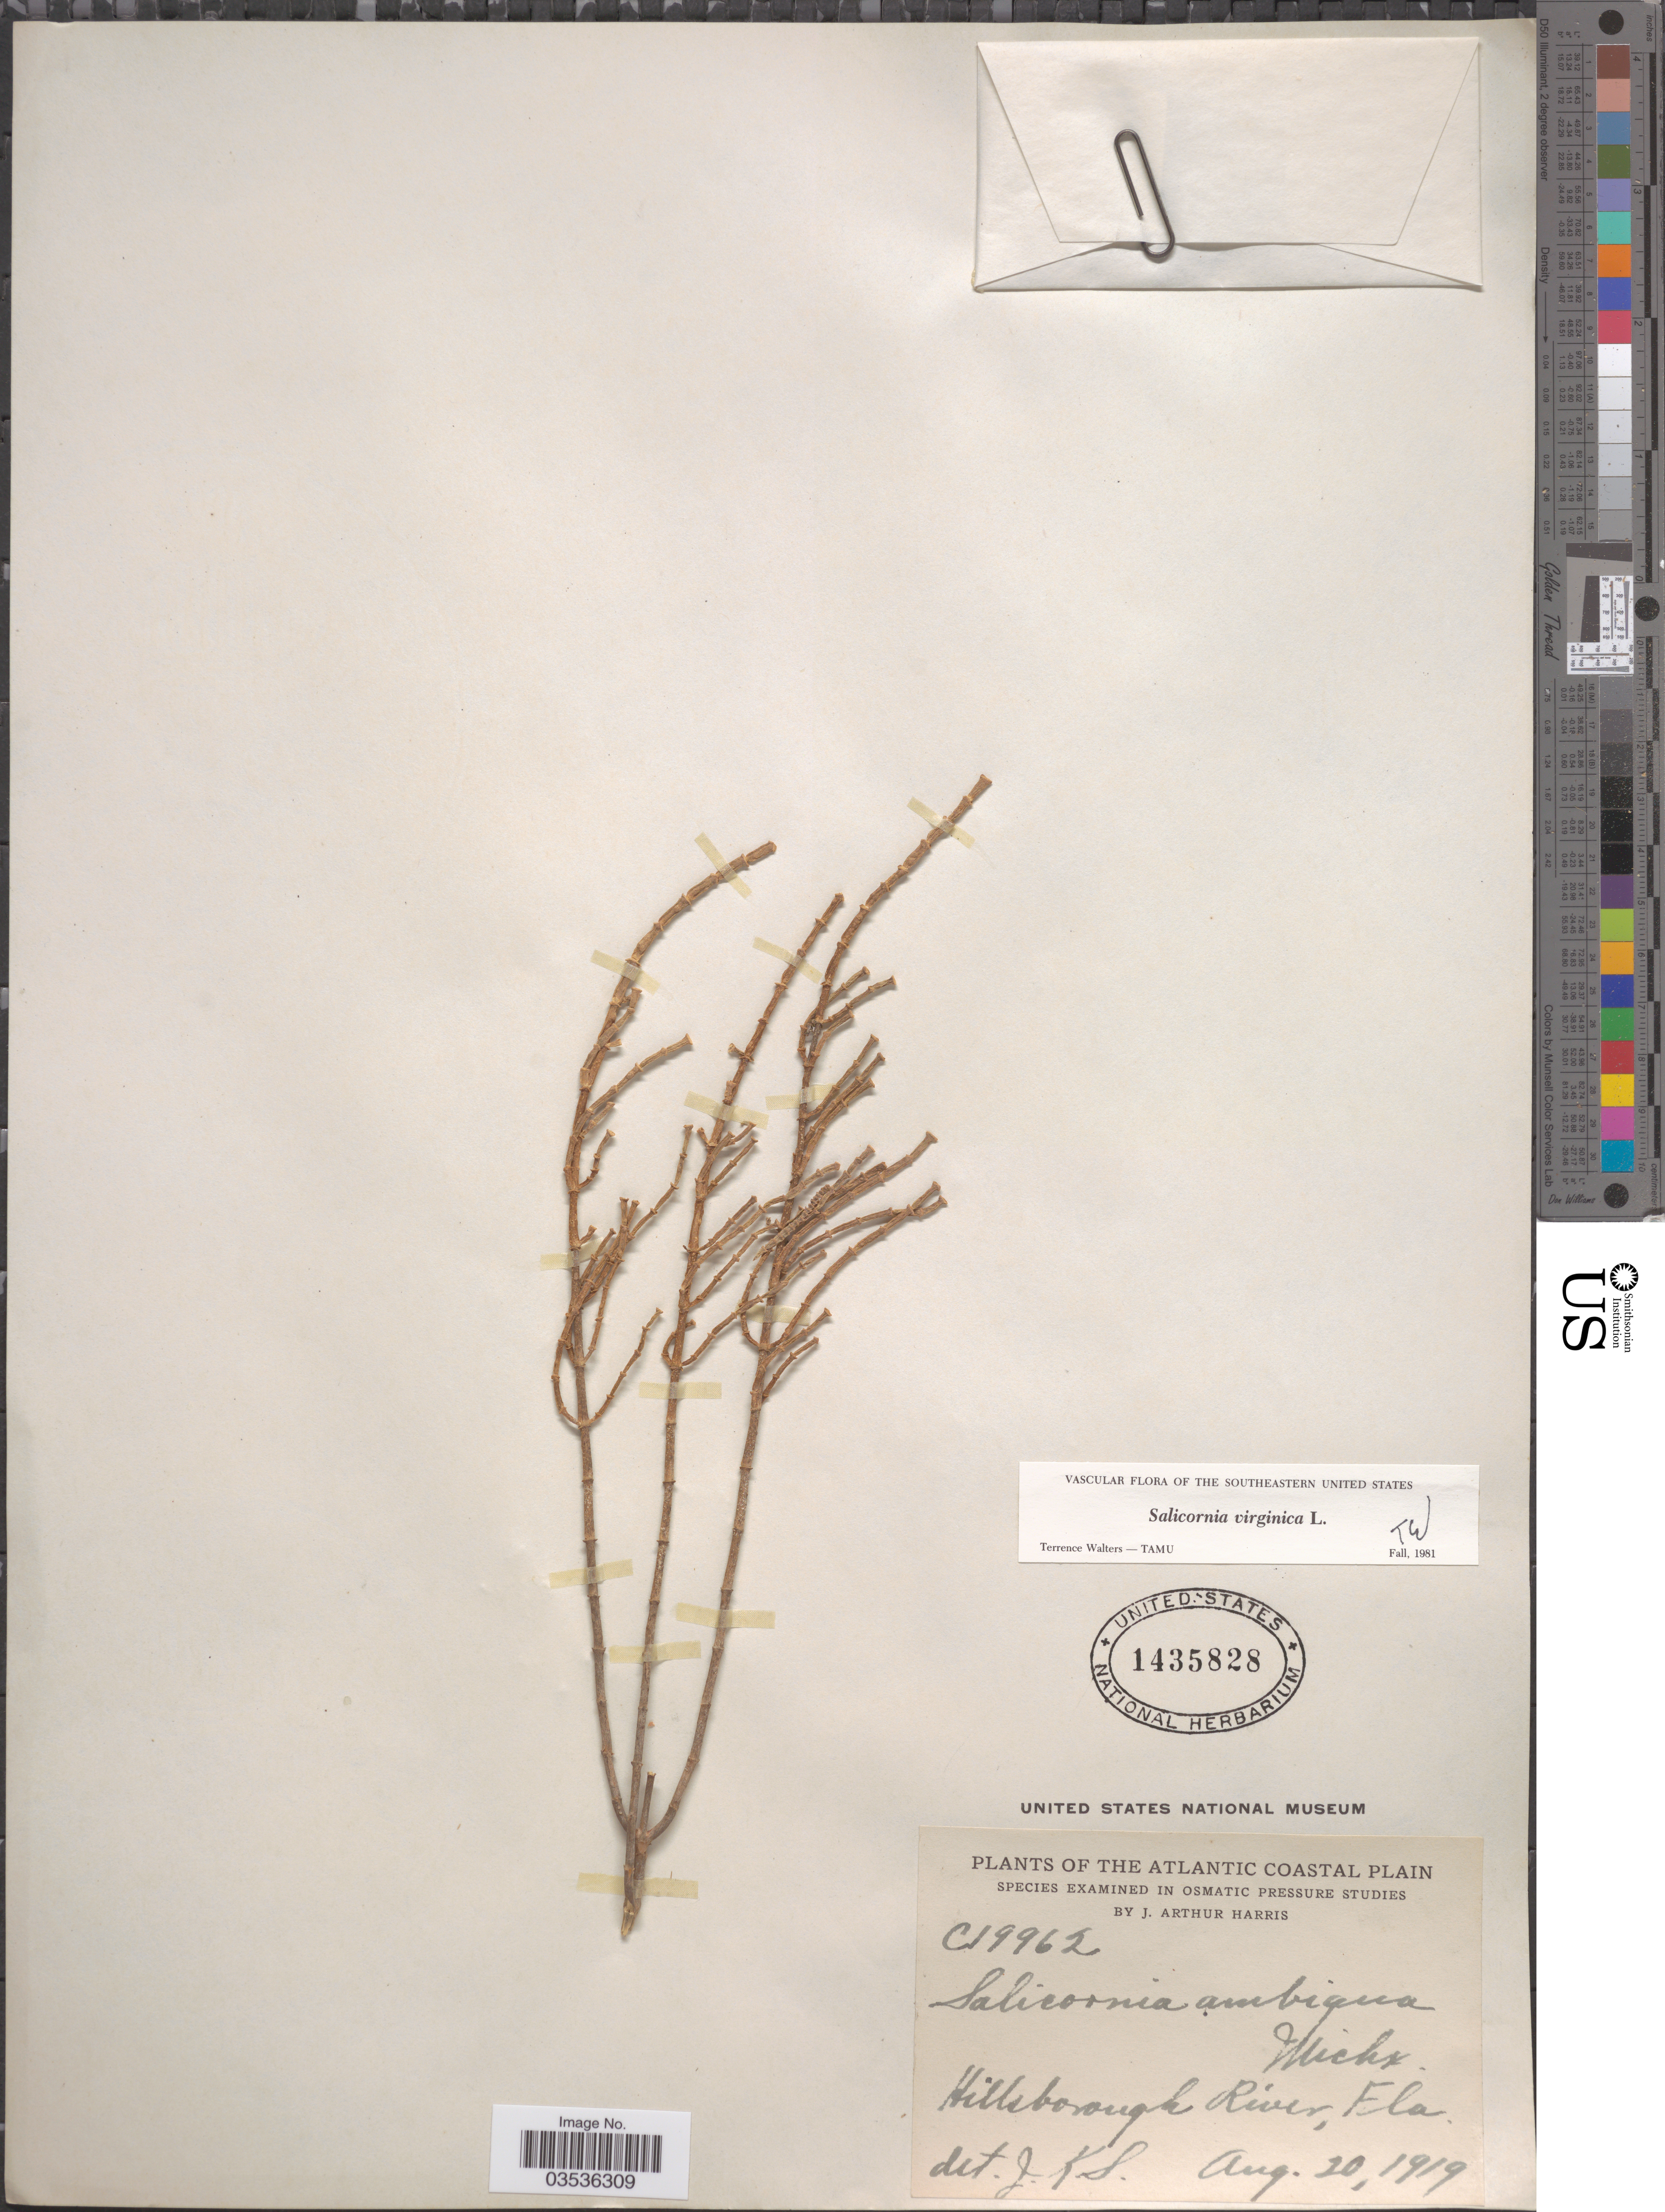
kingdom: Plantae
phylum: Tracheophyta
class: Magnoliopsida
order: Caryophyllales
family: Amaranthaceae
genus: Salicornia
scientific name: Salicornia ambigua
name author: Michx.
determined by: Strong, Mark T., (BOT), Smithsonian Institution - National Museum of Natural History (UNITED STATES)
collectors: J. A. Harris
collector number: C19962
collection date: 1919-08-20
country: United States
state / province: Florida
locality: The Atlantic Coastal Plain. Hillsborough River.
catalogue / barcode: US 1435828